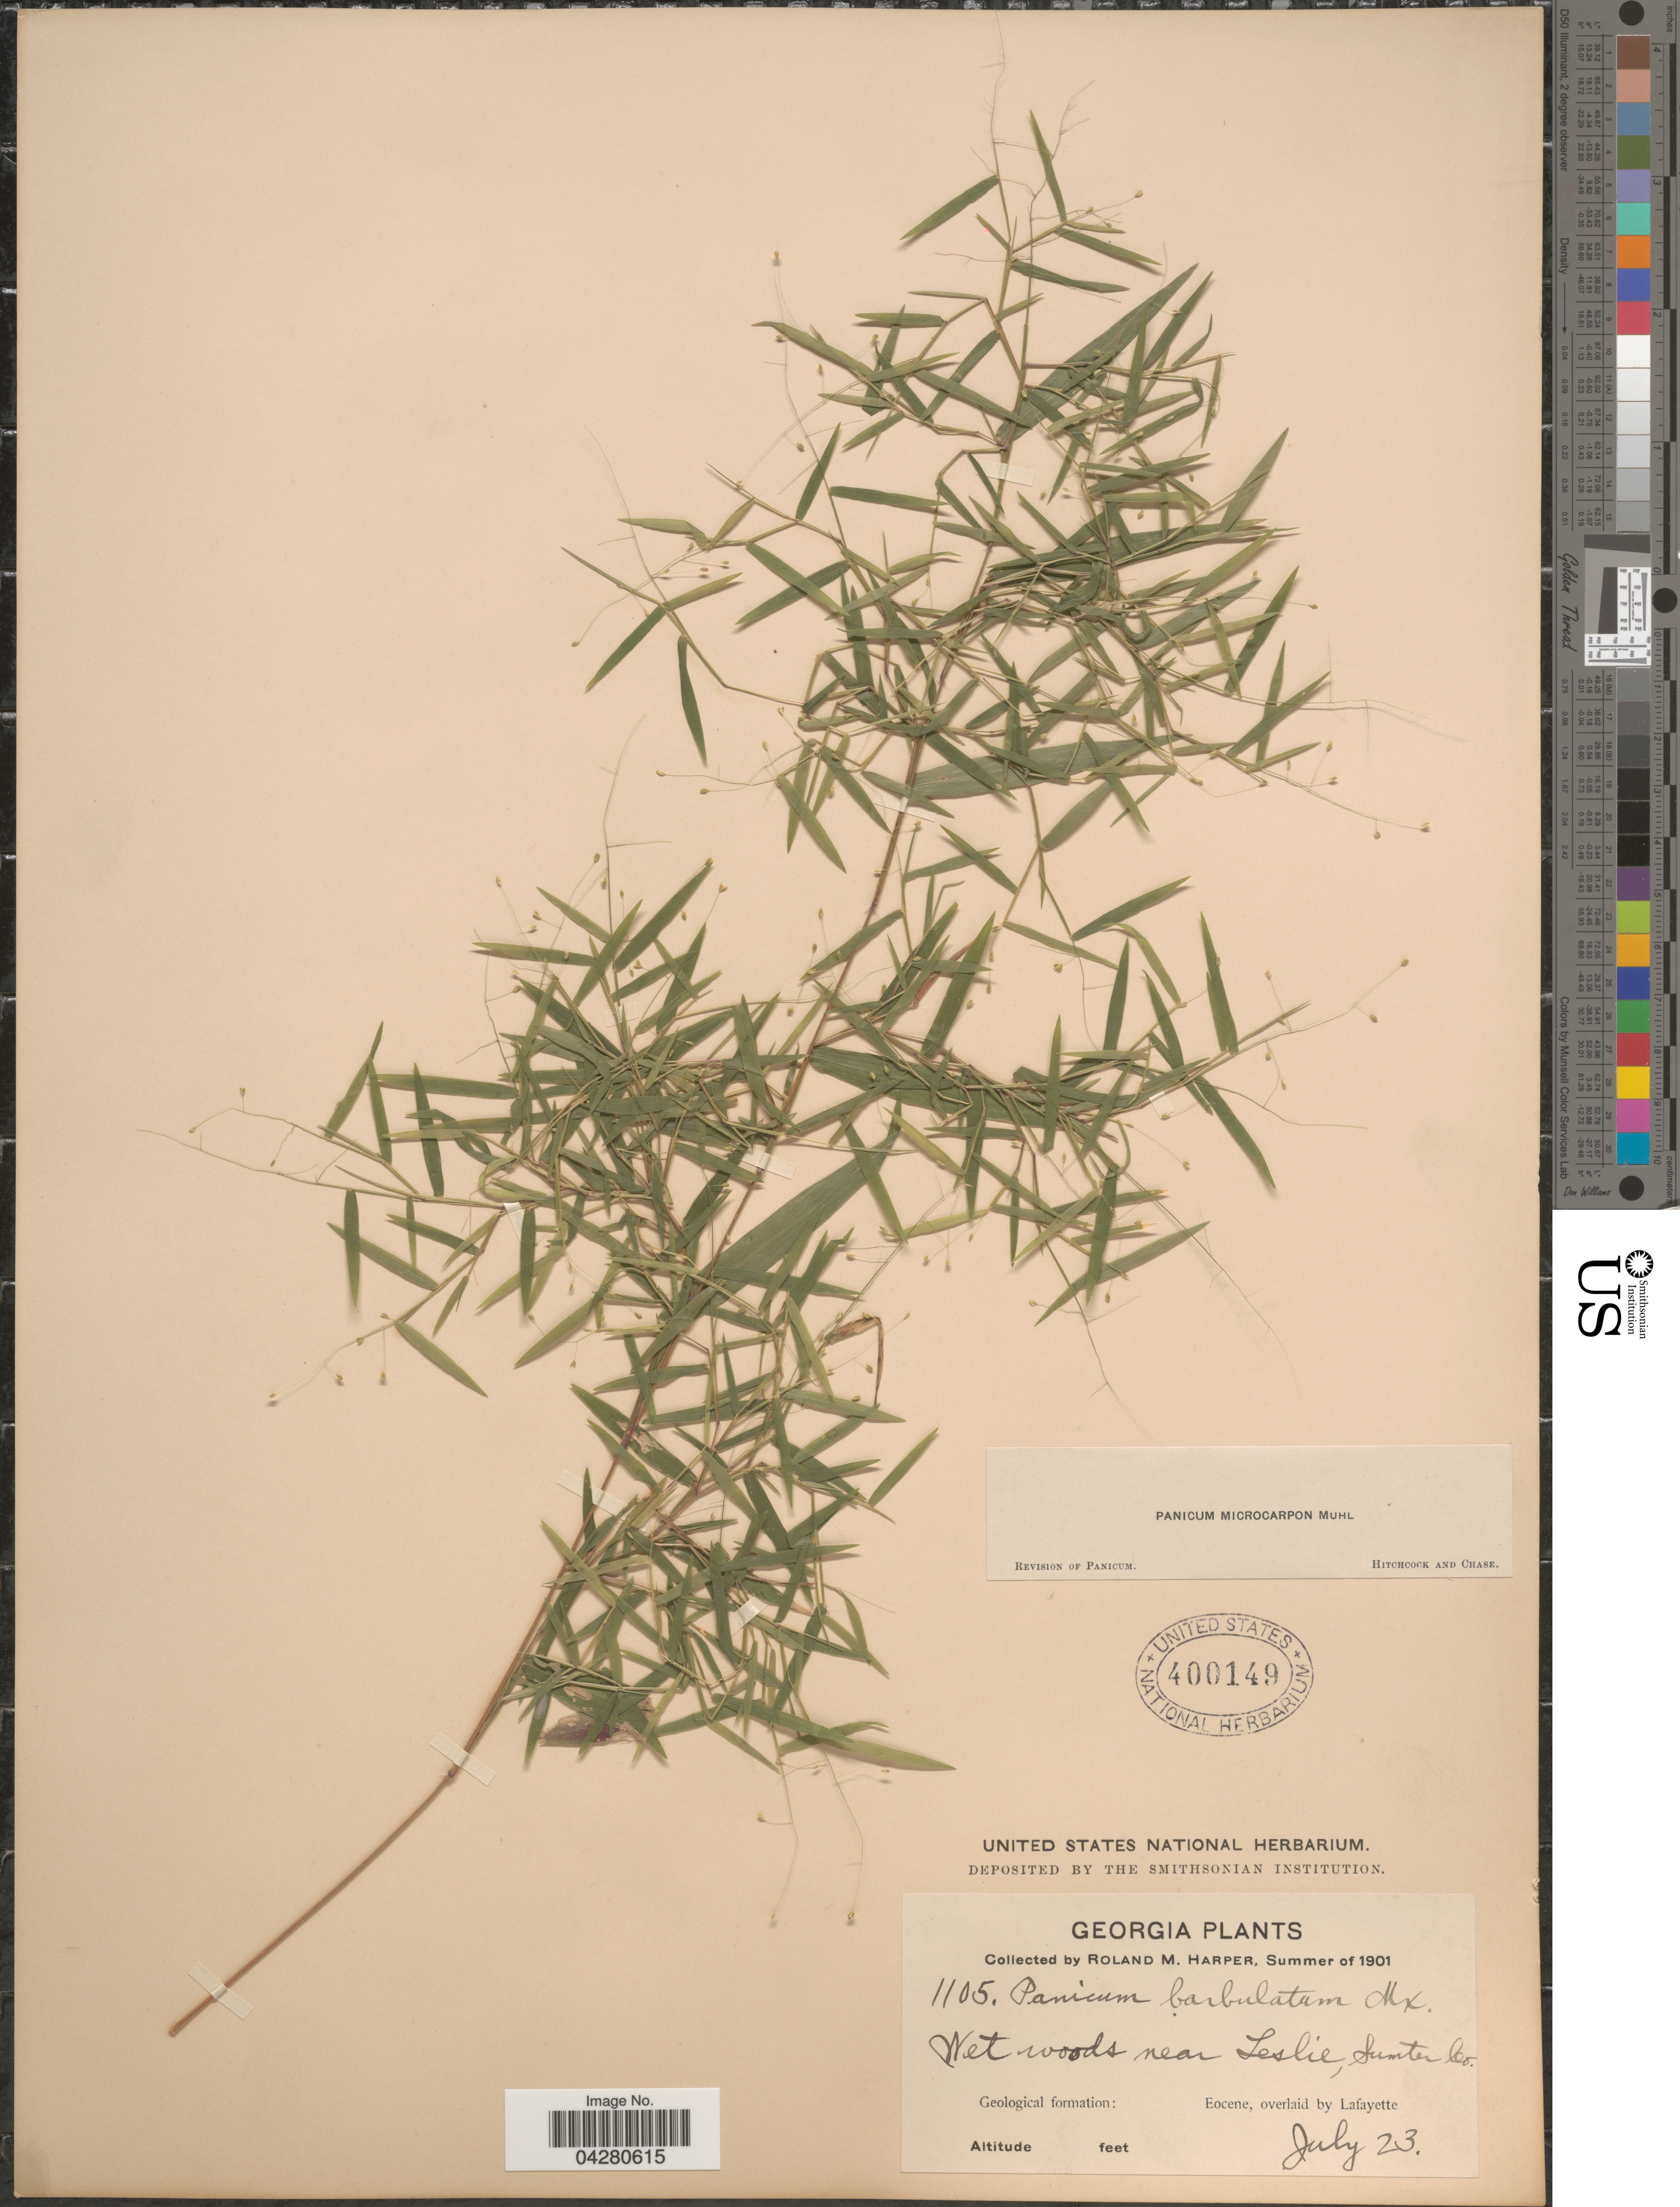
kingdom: Plantae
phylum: Tracheophyta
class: Liliopsida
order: Poales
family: Poaceae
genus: Dichanthelium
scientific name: Dichanthelium dichotomum var. dichotomum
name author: (L.) Gould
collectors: R. M. Harper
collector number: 1105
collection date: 1901-07-23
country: United States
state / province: Georgia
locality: Near Leslie, Sumter Co. Geological formation: Eocene, overlaid by Lafayette.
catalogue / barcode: US 400149